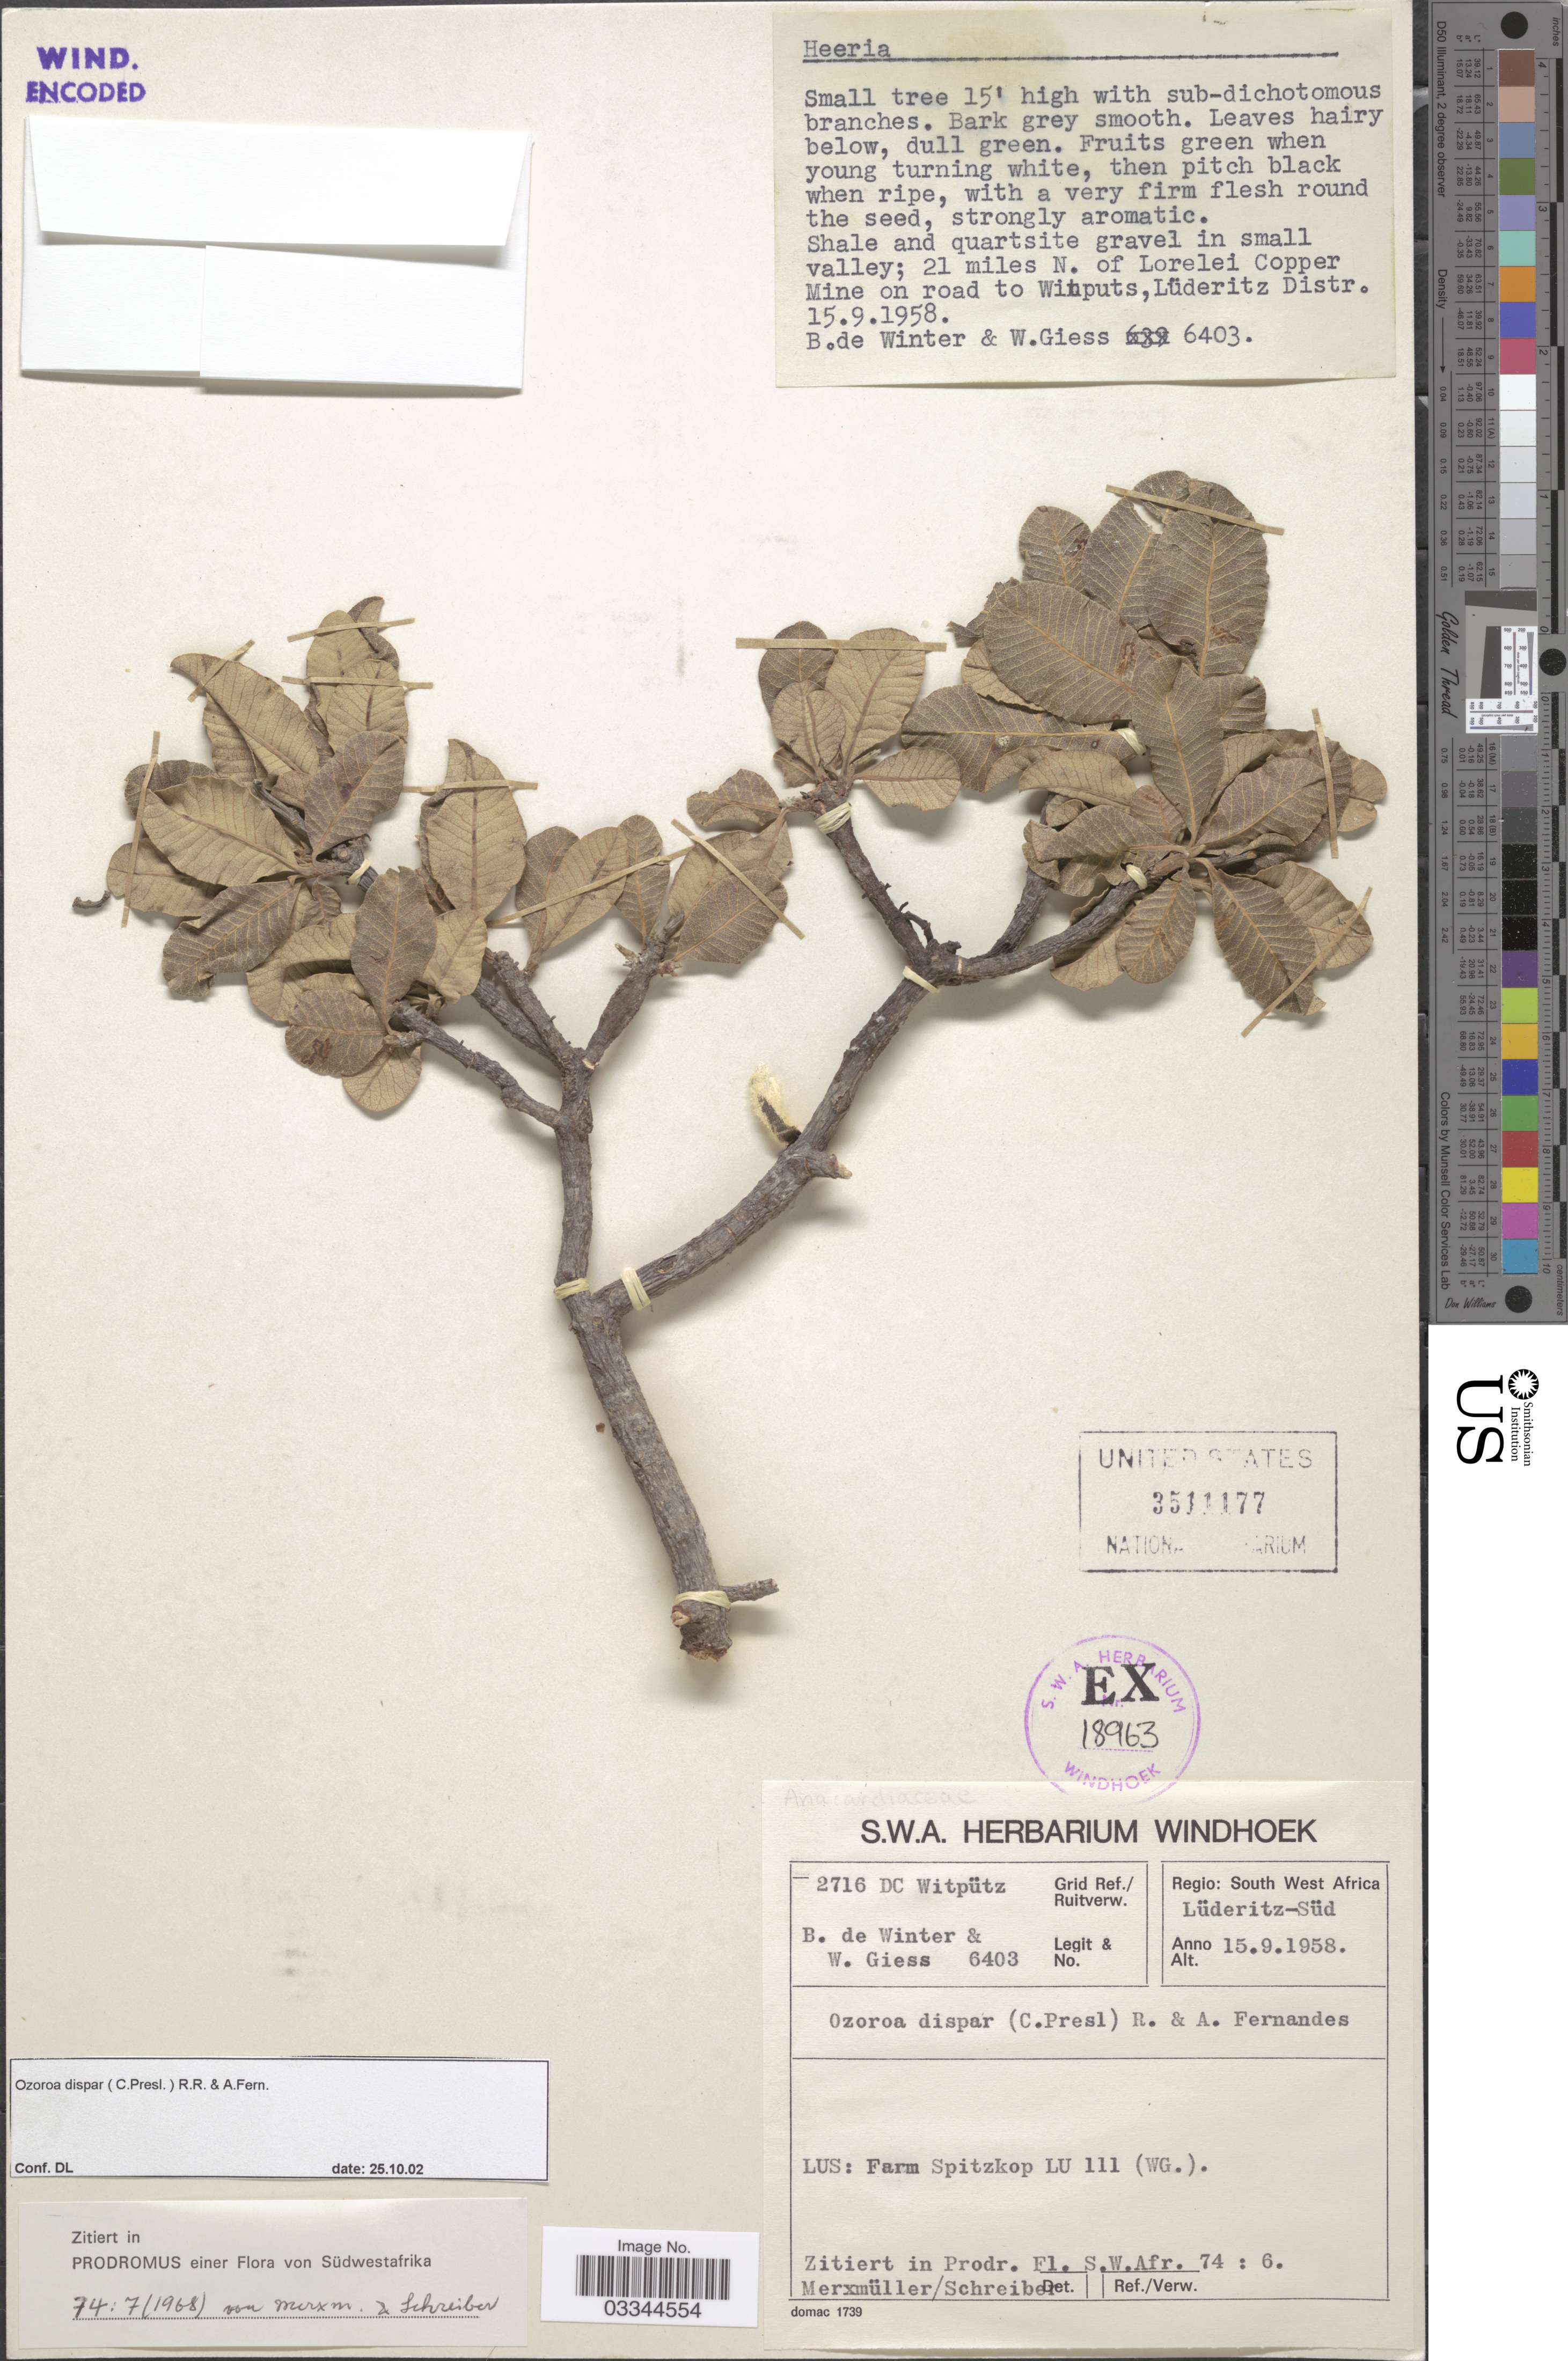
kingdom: Plantae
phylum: Tracheophyta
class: Magnoliopsida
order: Sapindales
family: Anacardiaceae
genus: Ozoroa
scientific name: Ozoroa dispar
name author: (C. Presl) R. Fern. & A. Fern.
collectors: B. De Winter & W. Giess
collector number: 6403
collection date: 1958-09-15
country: Namibia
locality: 2716 DC Witpütz Grid Ref. Regio: South West Africa. Lüderitz-Süd. LUS: Farm Spitzkop LU III (WG.).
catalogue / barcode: US 3511177